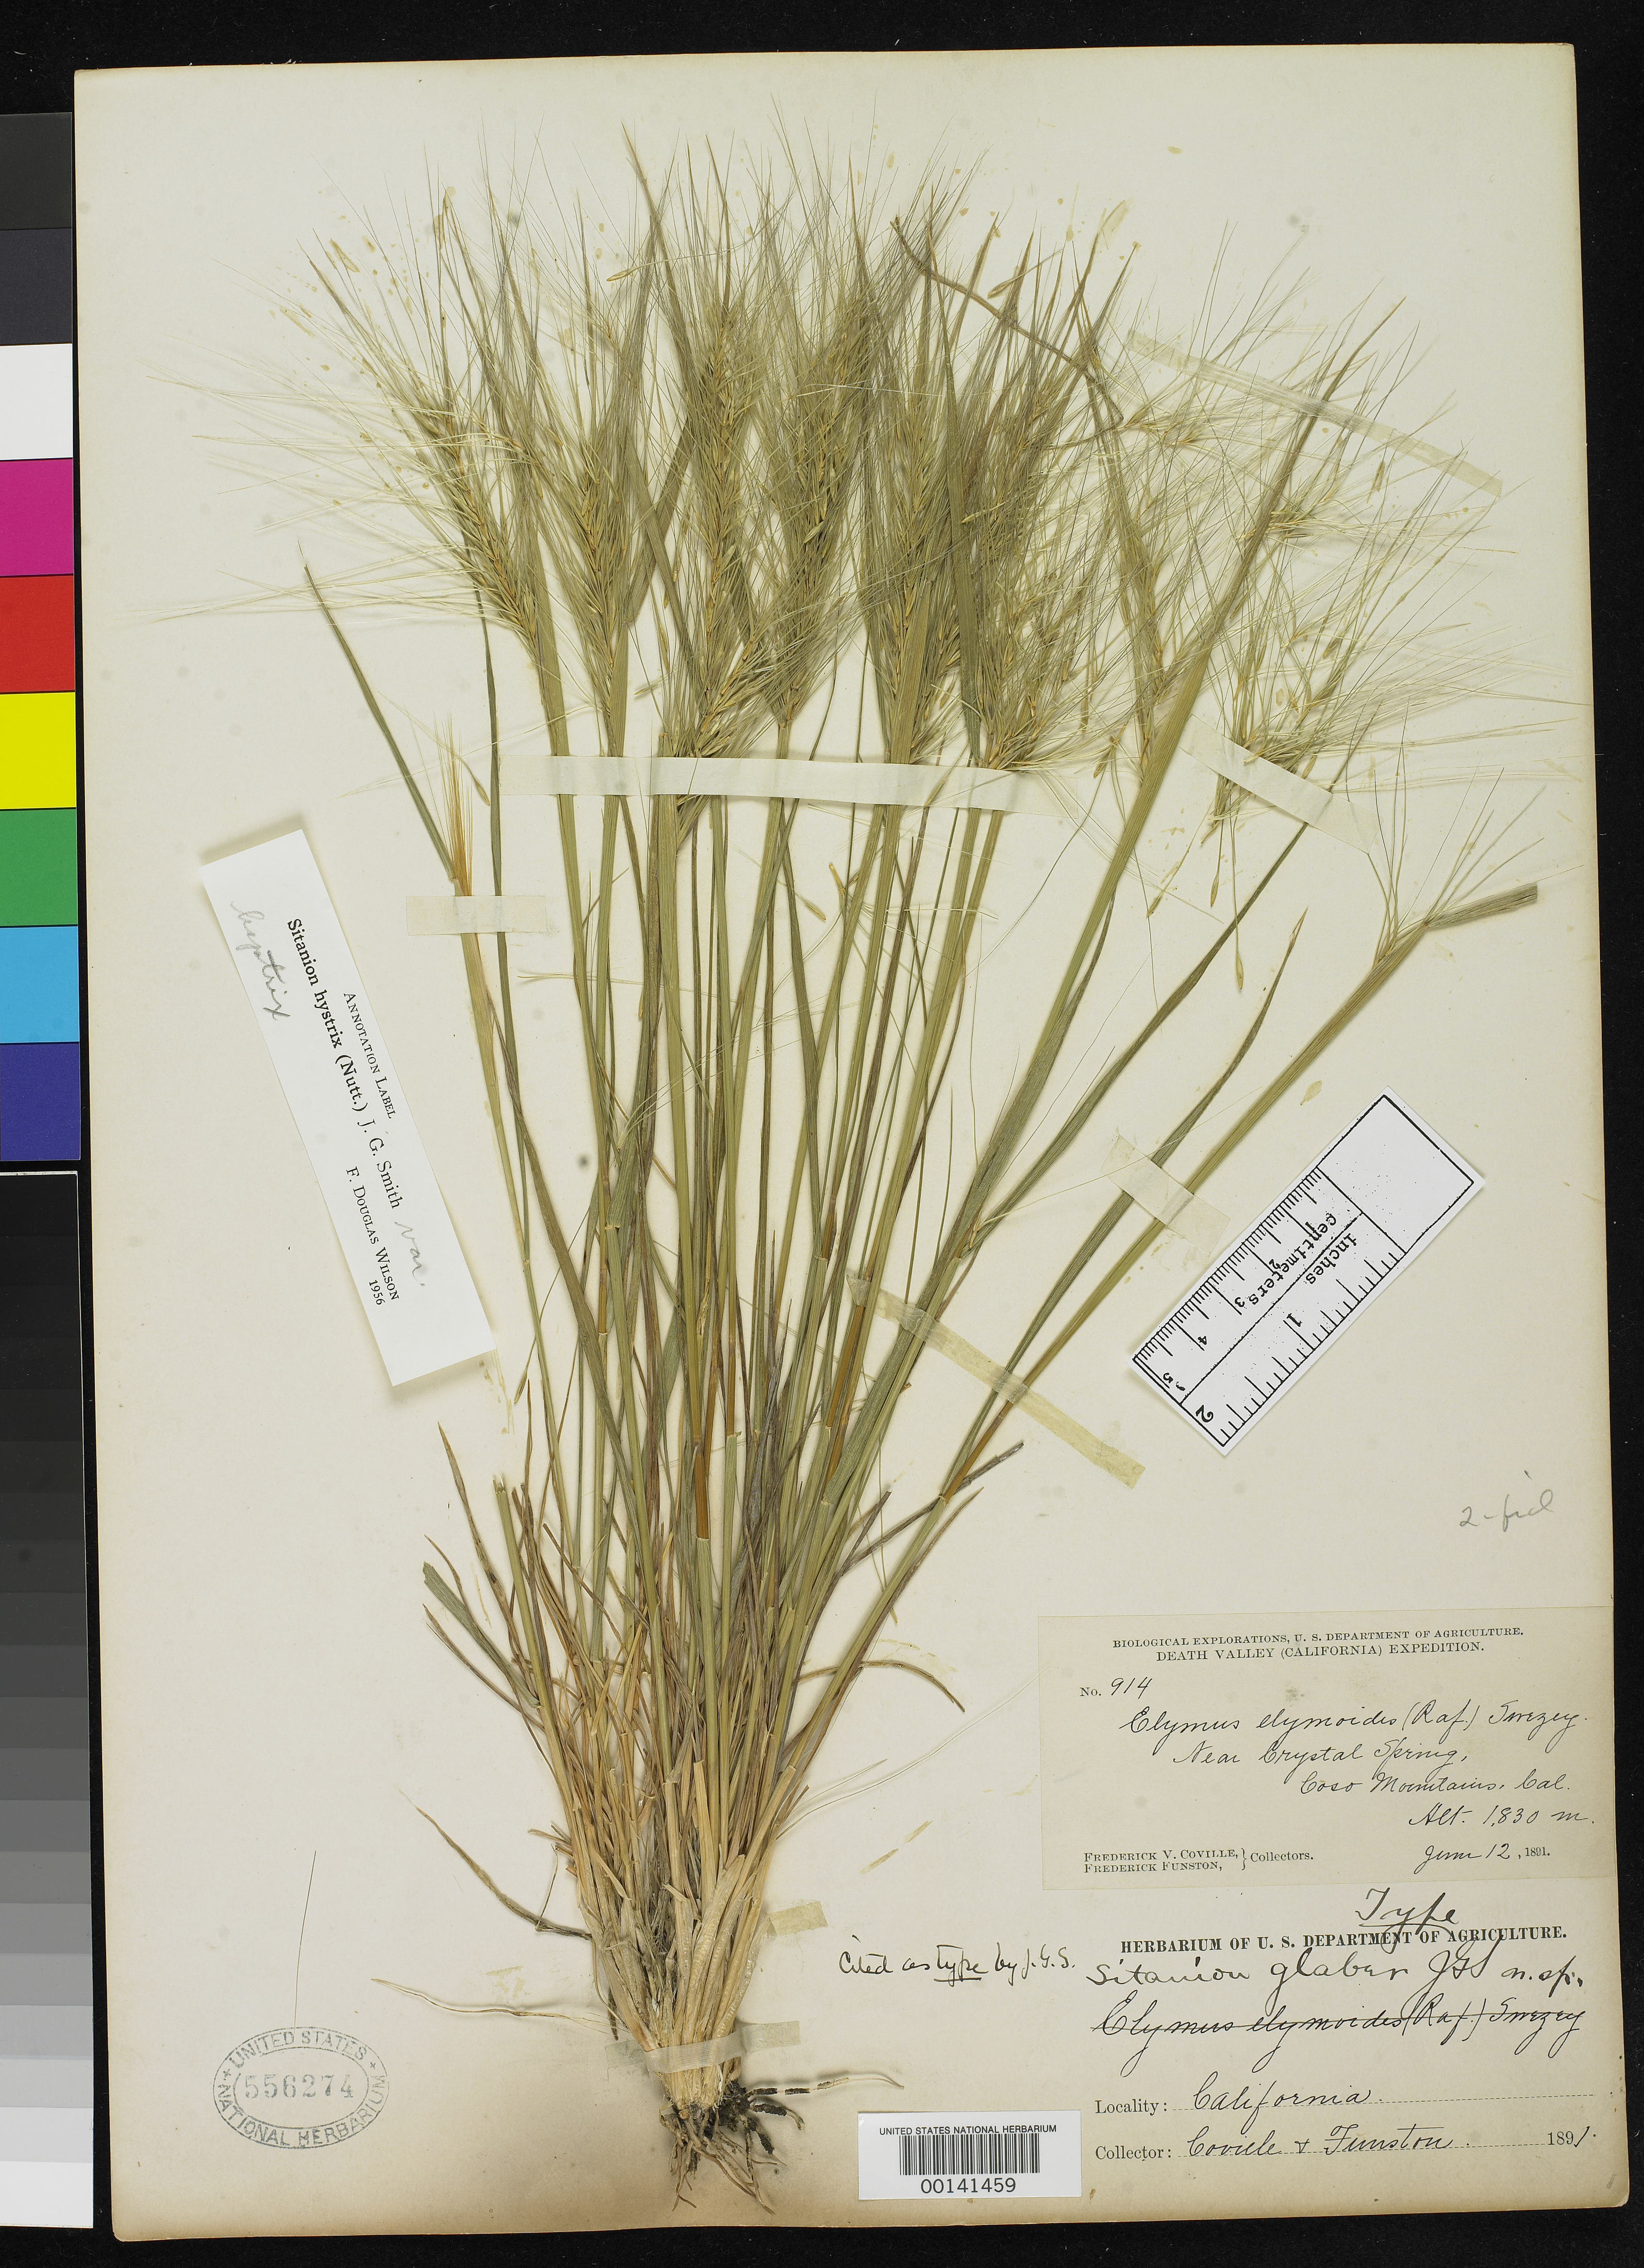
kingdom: Plantae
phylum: Tracheophyta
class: Liliopsida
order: Poales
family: Poaceae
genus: Sitanion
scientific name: Sitanion glabrum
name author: J.G. Sm.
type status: Isotype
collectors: F. V. Coville & F. Funston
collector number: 914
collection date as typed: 1891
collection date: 1891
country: United States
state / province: California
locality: Coso Mts.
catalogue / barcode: US 556274